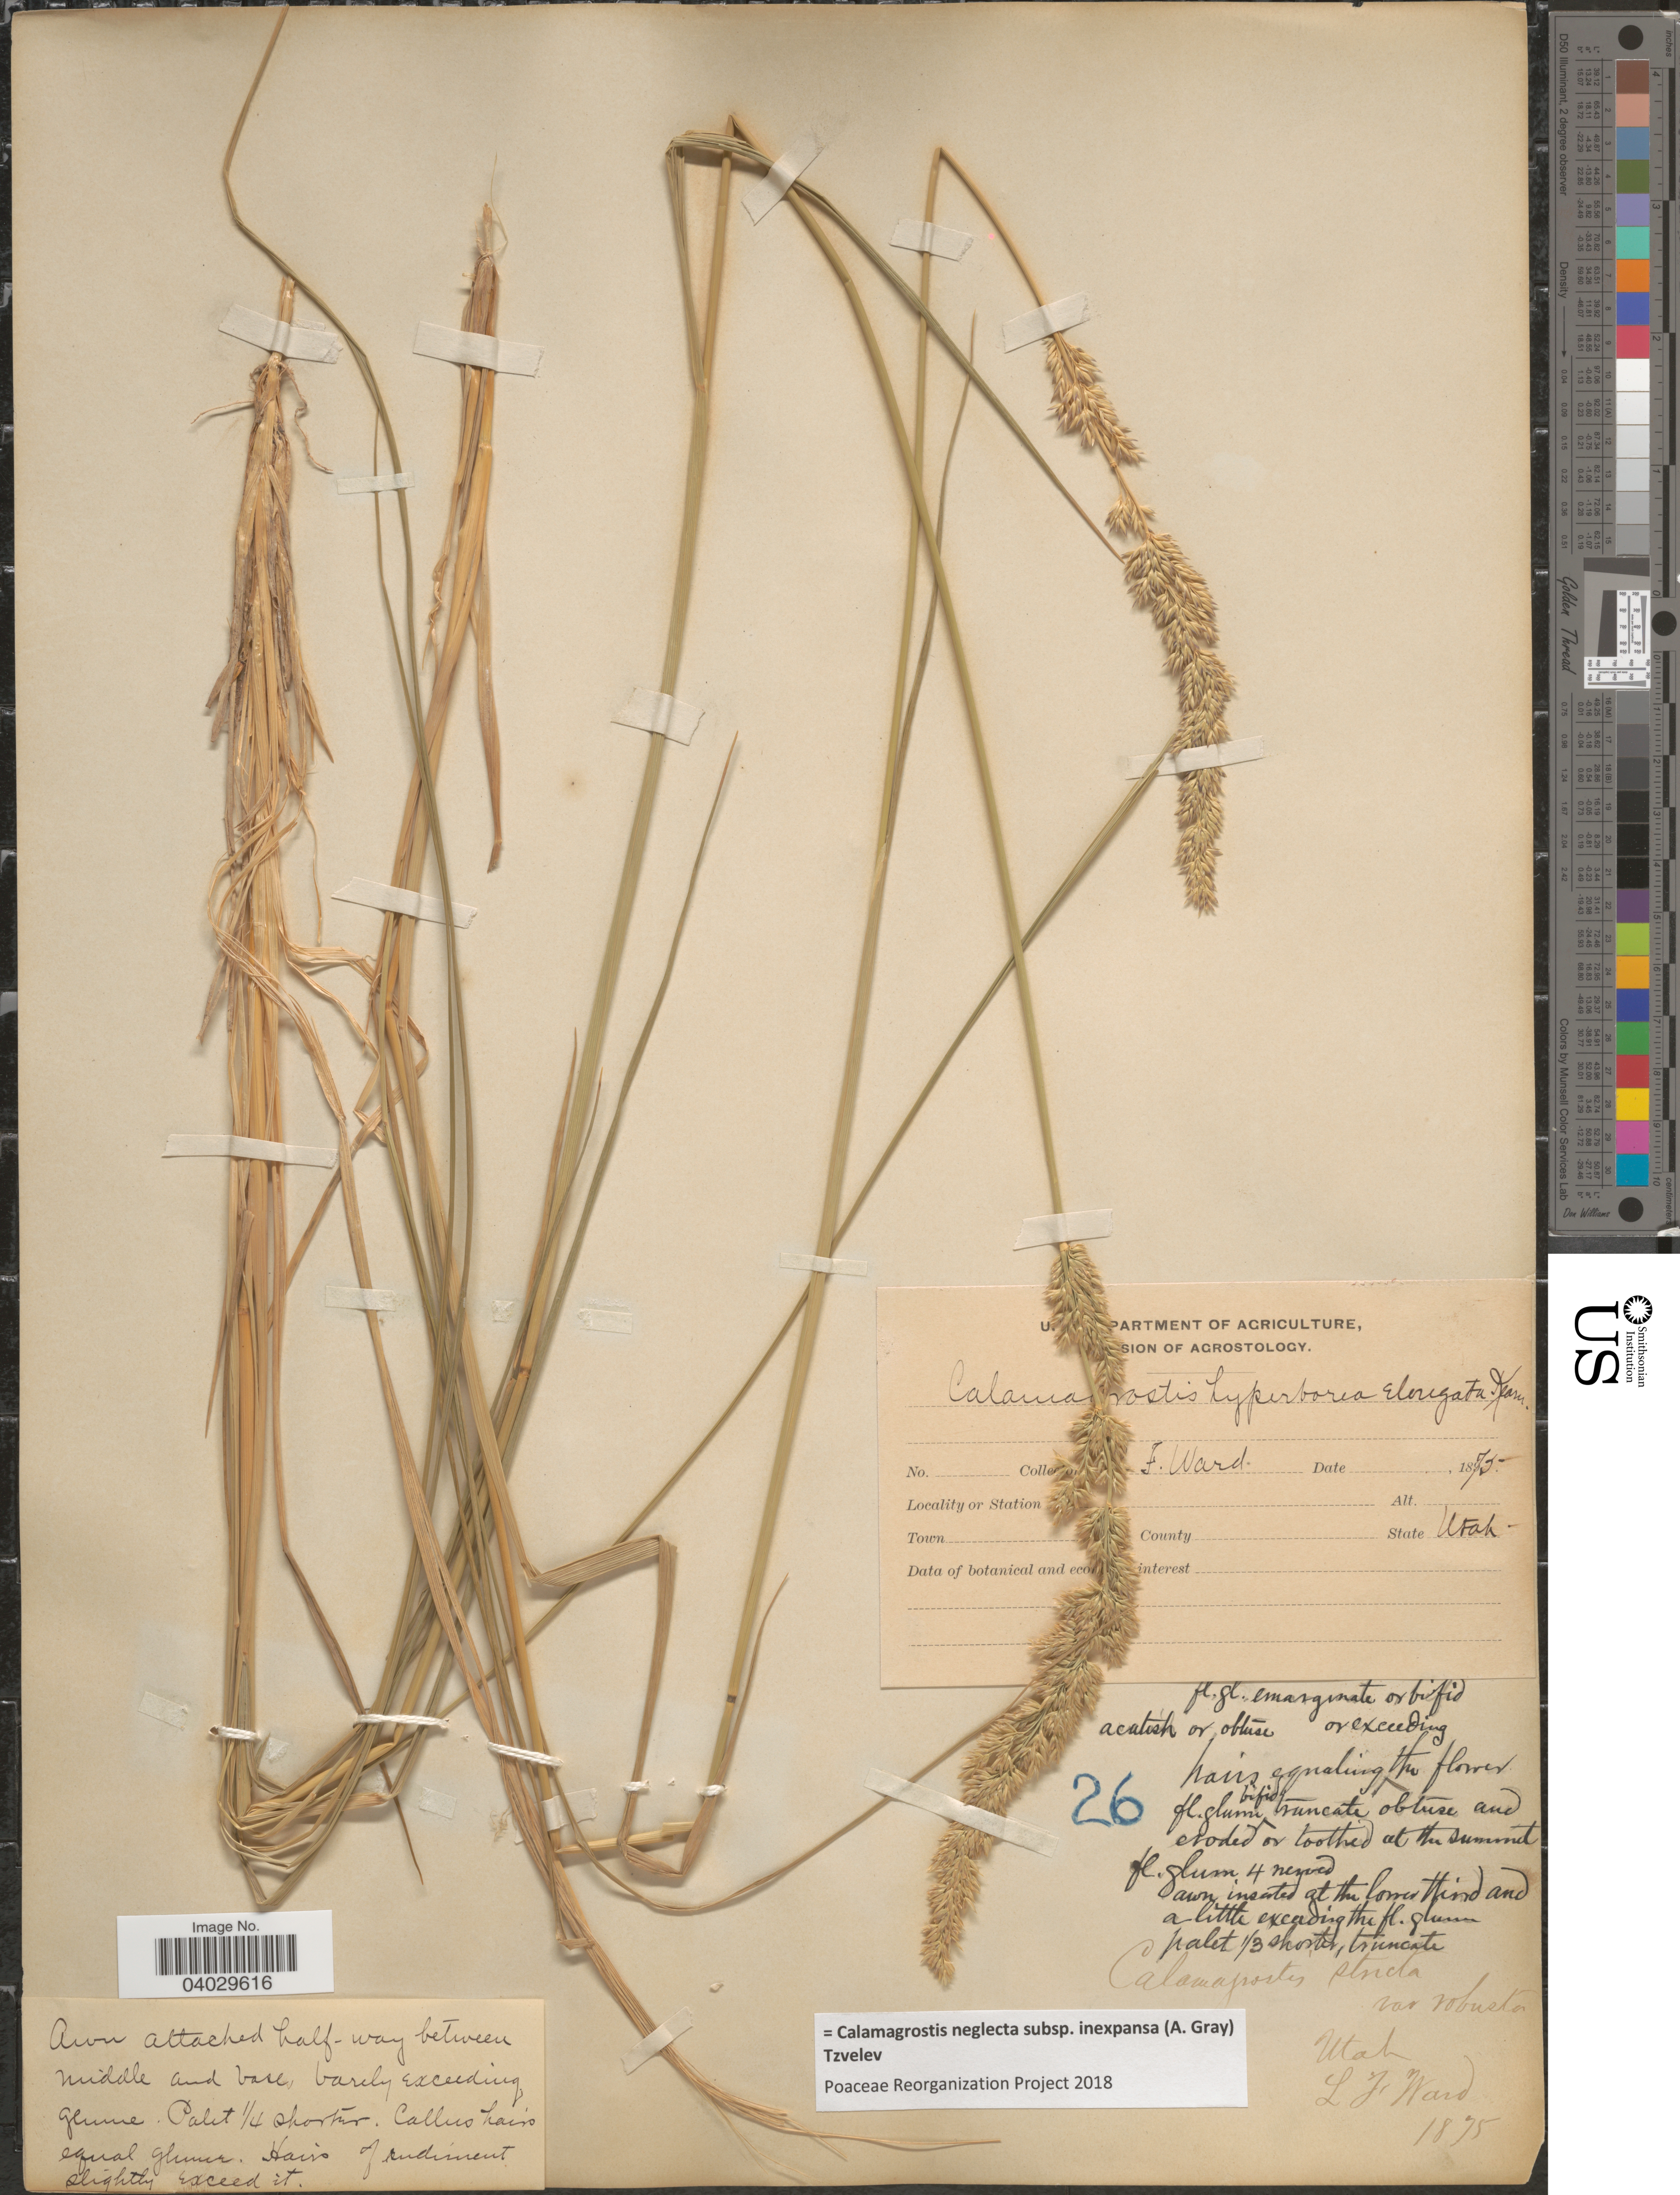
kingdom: Plantae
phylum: Tracheophyta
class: Liliopsida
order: Poales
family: Poaceae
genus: Calamagrostis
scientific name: Calamagrostis neglecta subsp. inexpansa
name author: (A. Gray) Tzvelev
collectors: L. Ward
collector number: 26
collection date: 1875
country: United States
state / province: Utah